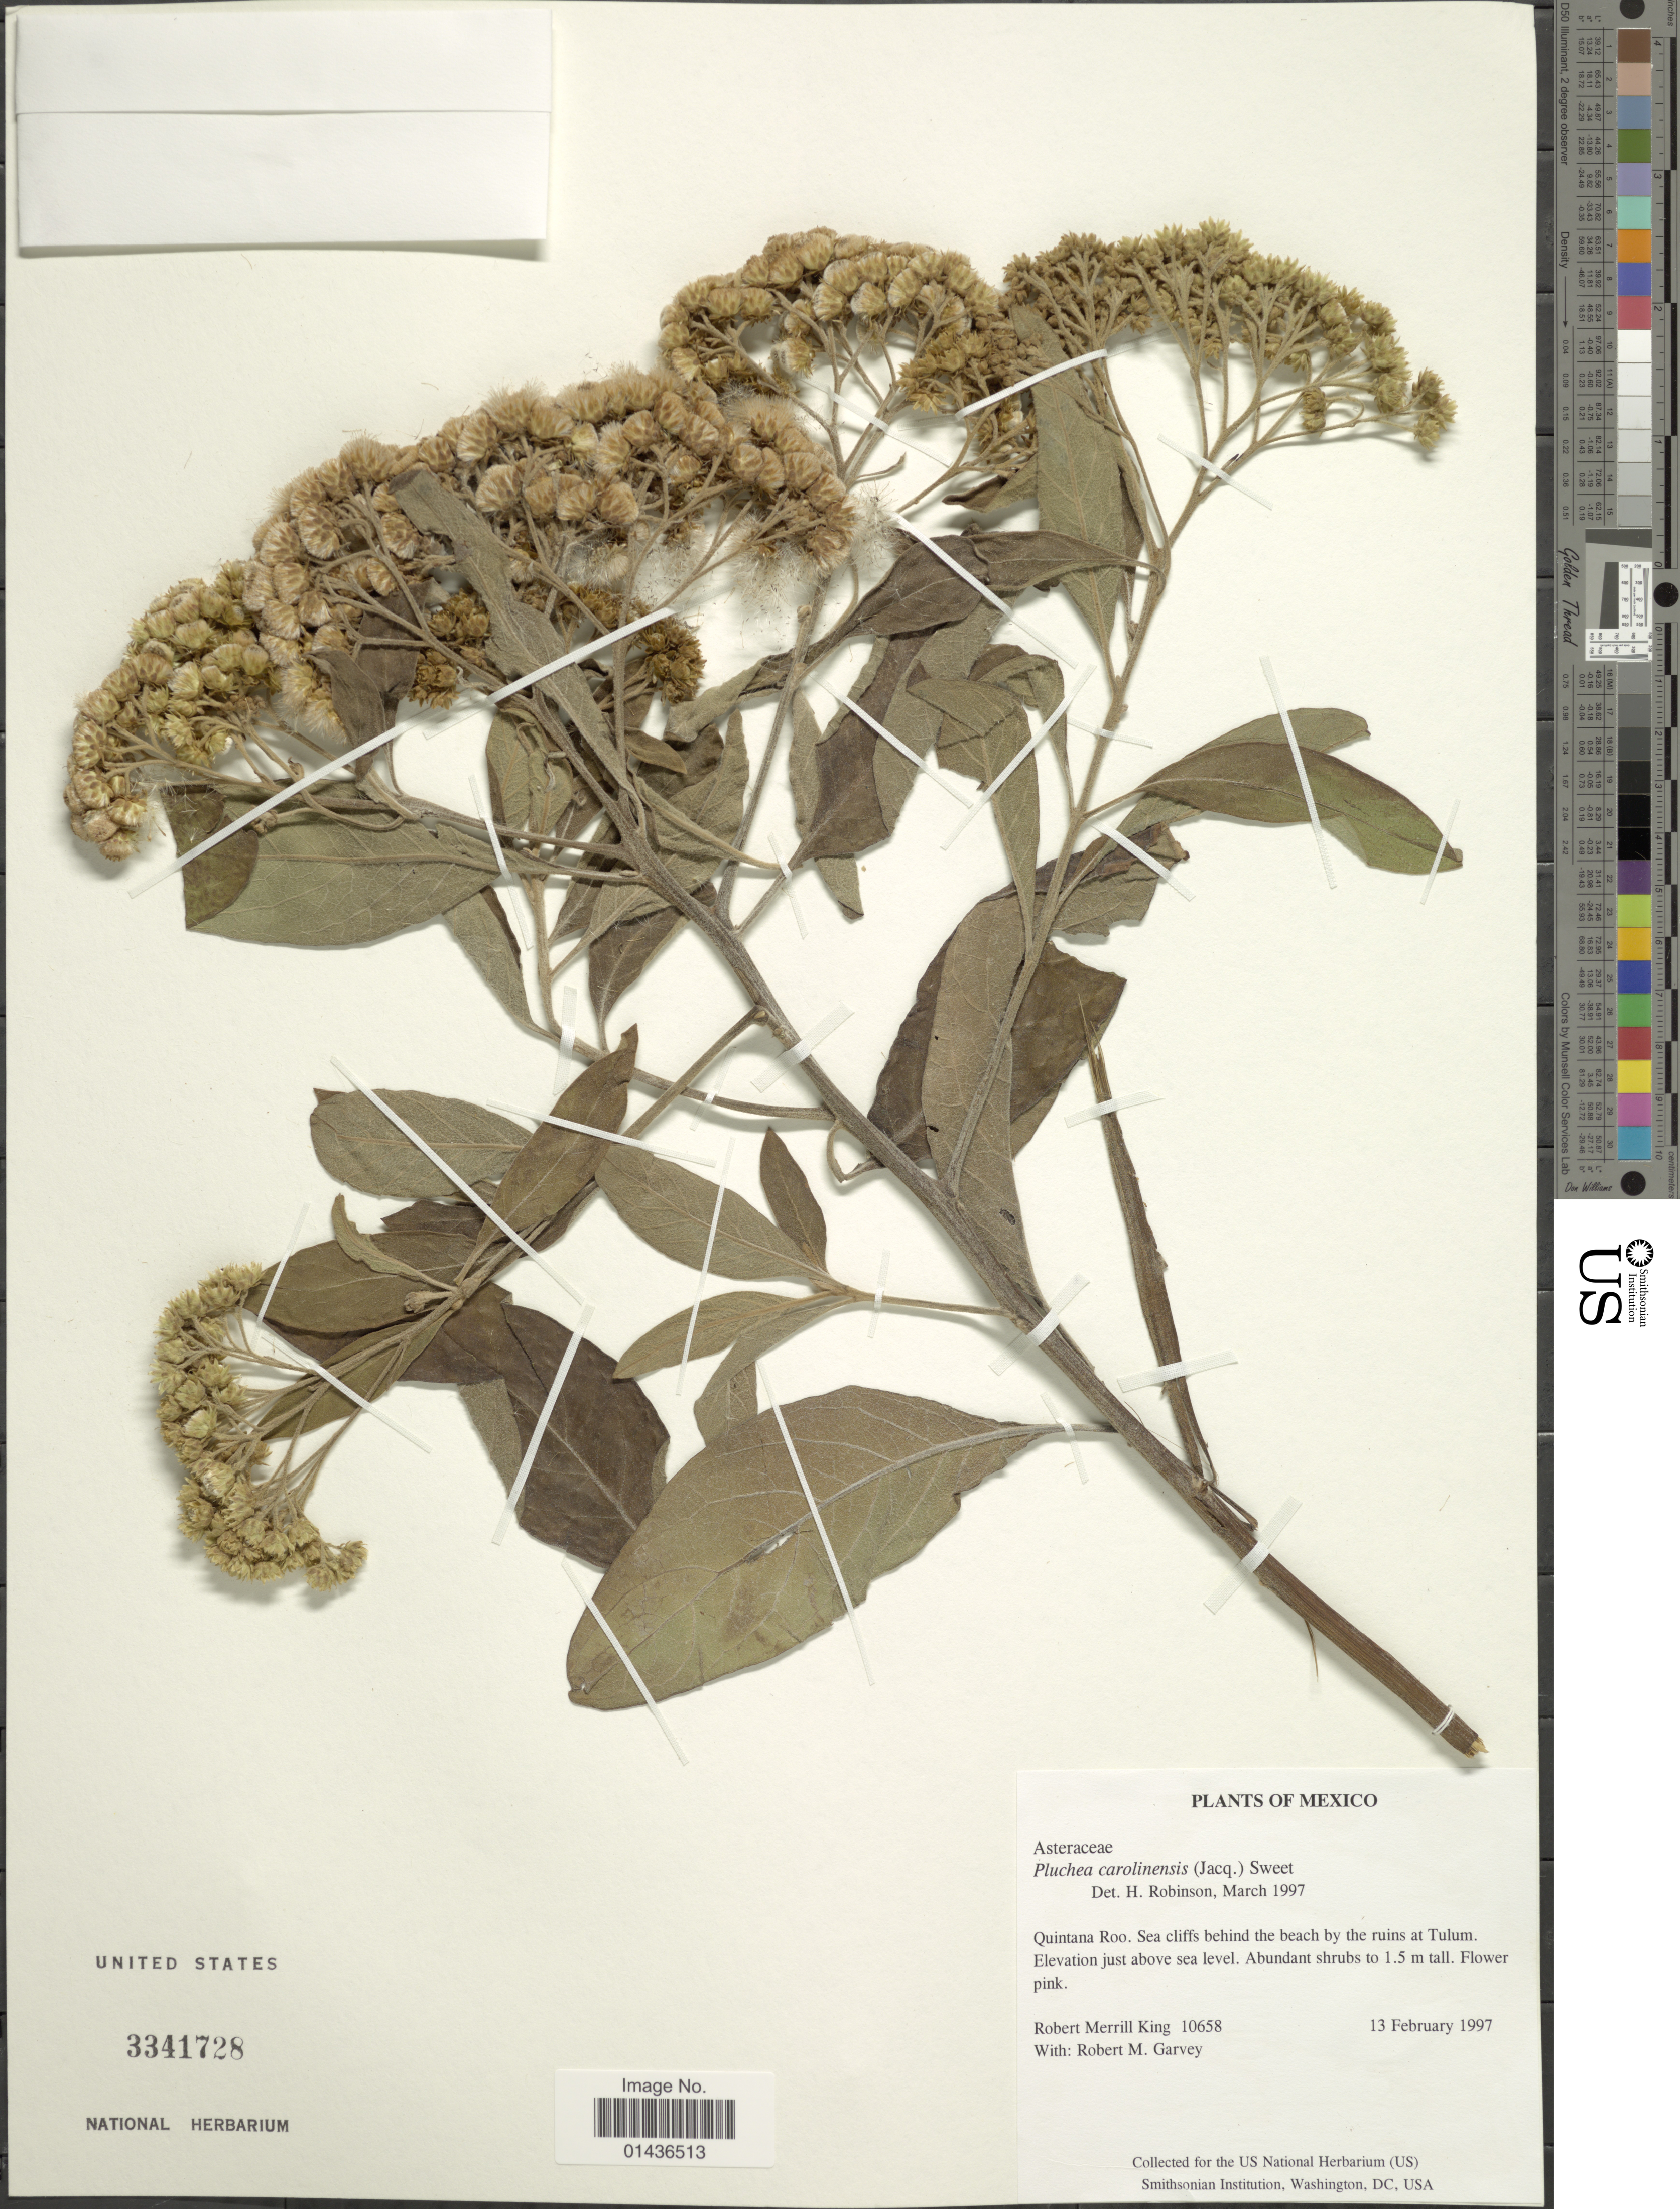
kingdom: Plantae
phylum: Tracheophyta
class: Magnoliopsida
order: Asterales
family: Asteraceae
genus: Pluchea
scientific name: Pluchea carolinensis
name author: (Jacq.) D. Don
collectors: R. M. King & R. Garvey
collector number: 10658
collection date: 1997-02-13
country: Mexico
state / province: Quintana Roo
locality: Ruins at Tulum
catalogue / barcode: US 3341728